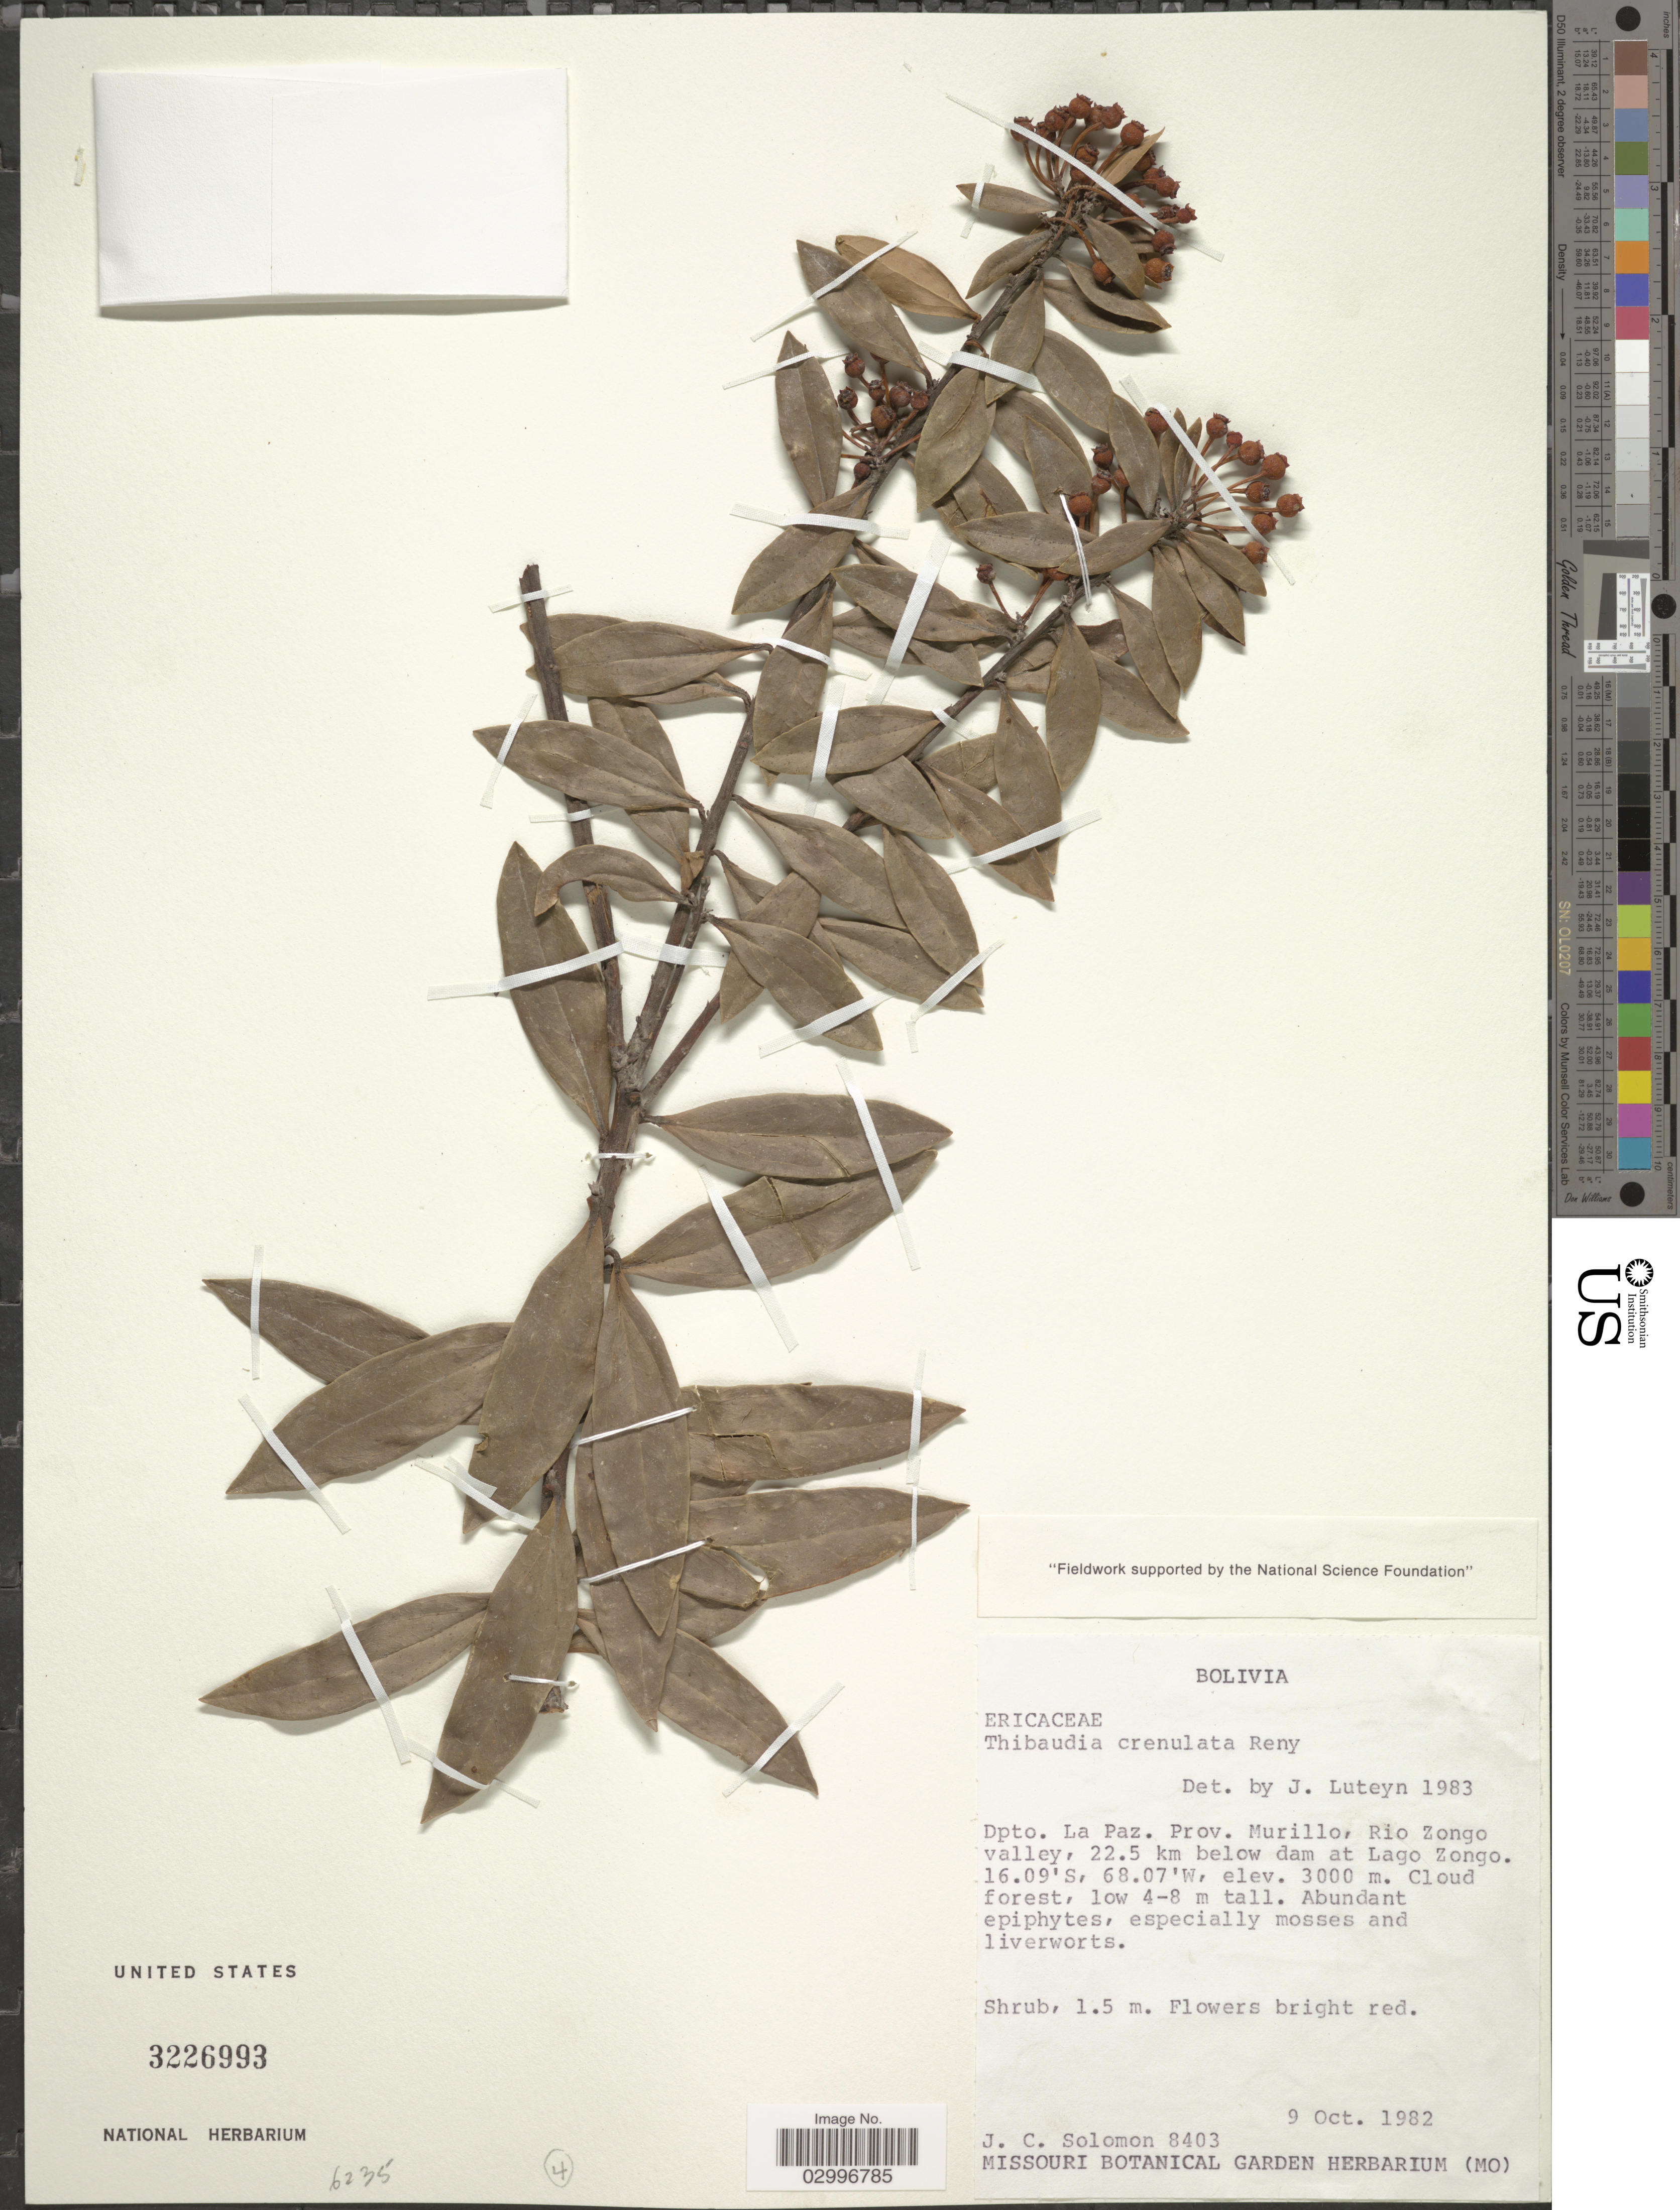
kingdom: Plantae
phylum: Tracheophyta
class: Magnoliopsida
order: Ericales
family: Ericaceae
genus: Thibaudia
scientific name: Thibaudia crenulata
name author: J. Rémy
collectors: J. C. Solomon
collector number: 8403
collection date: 1982-10-09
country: Bolivia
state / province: La Paz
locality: Dpto. La Paz, Prov. Murillo, Rio Zongo valley, 22.5 km below dam at Lago Zongo.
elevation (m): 3000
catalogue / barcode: US 3226993